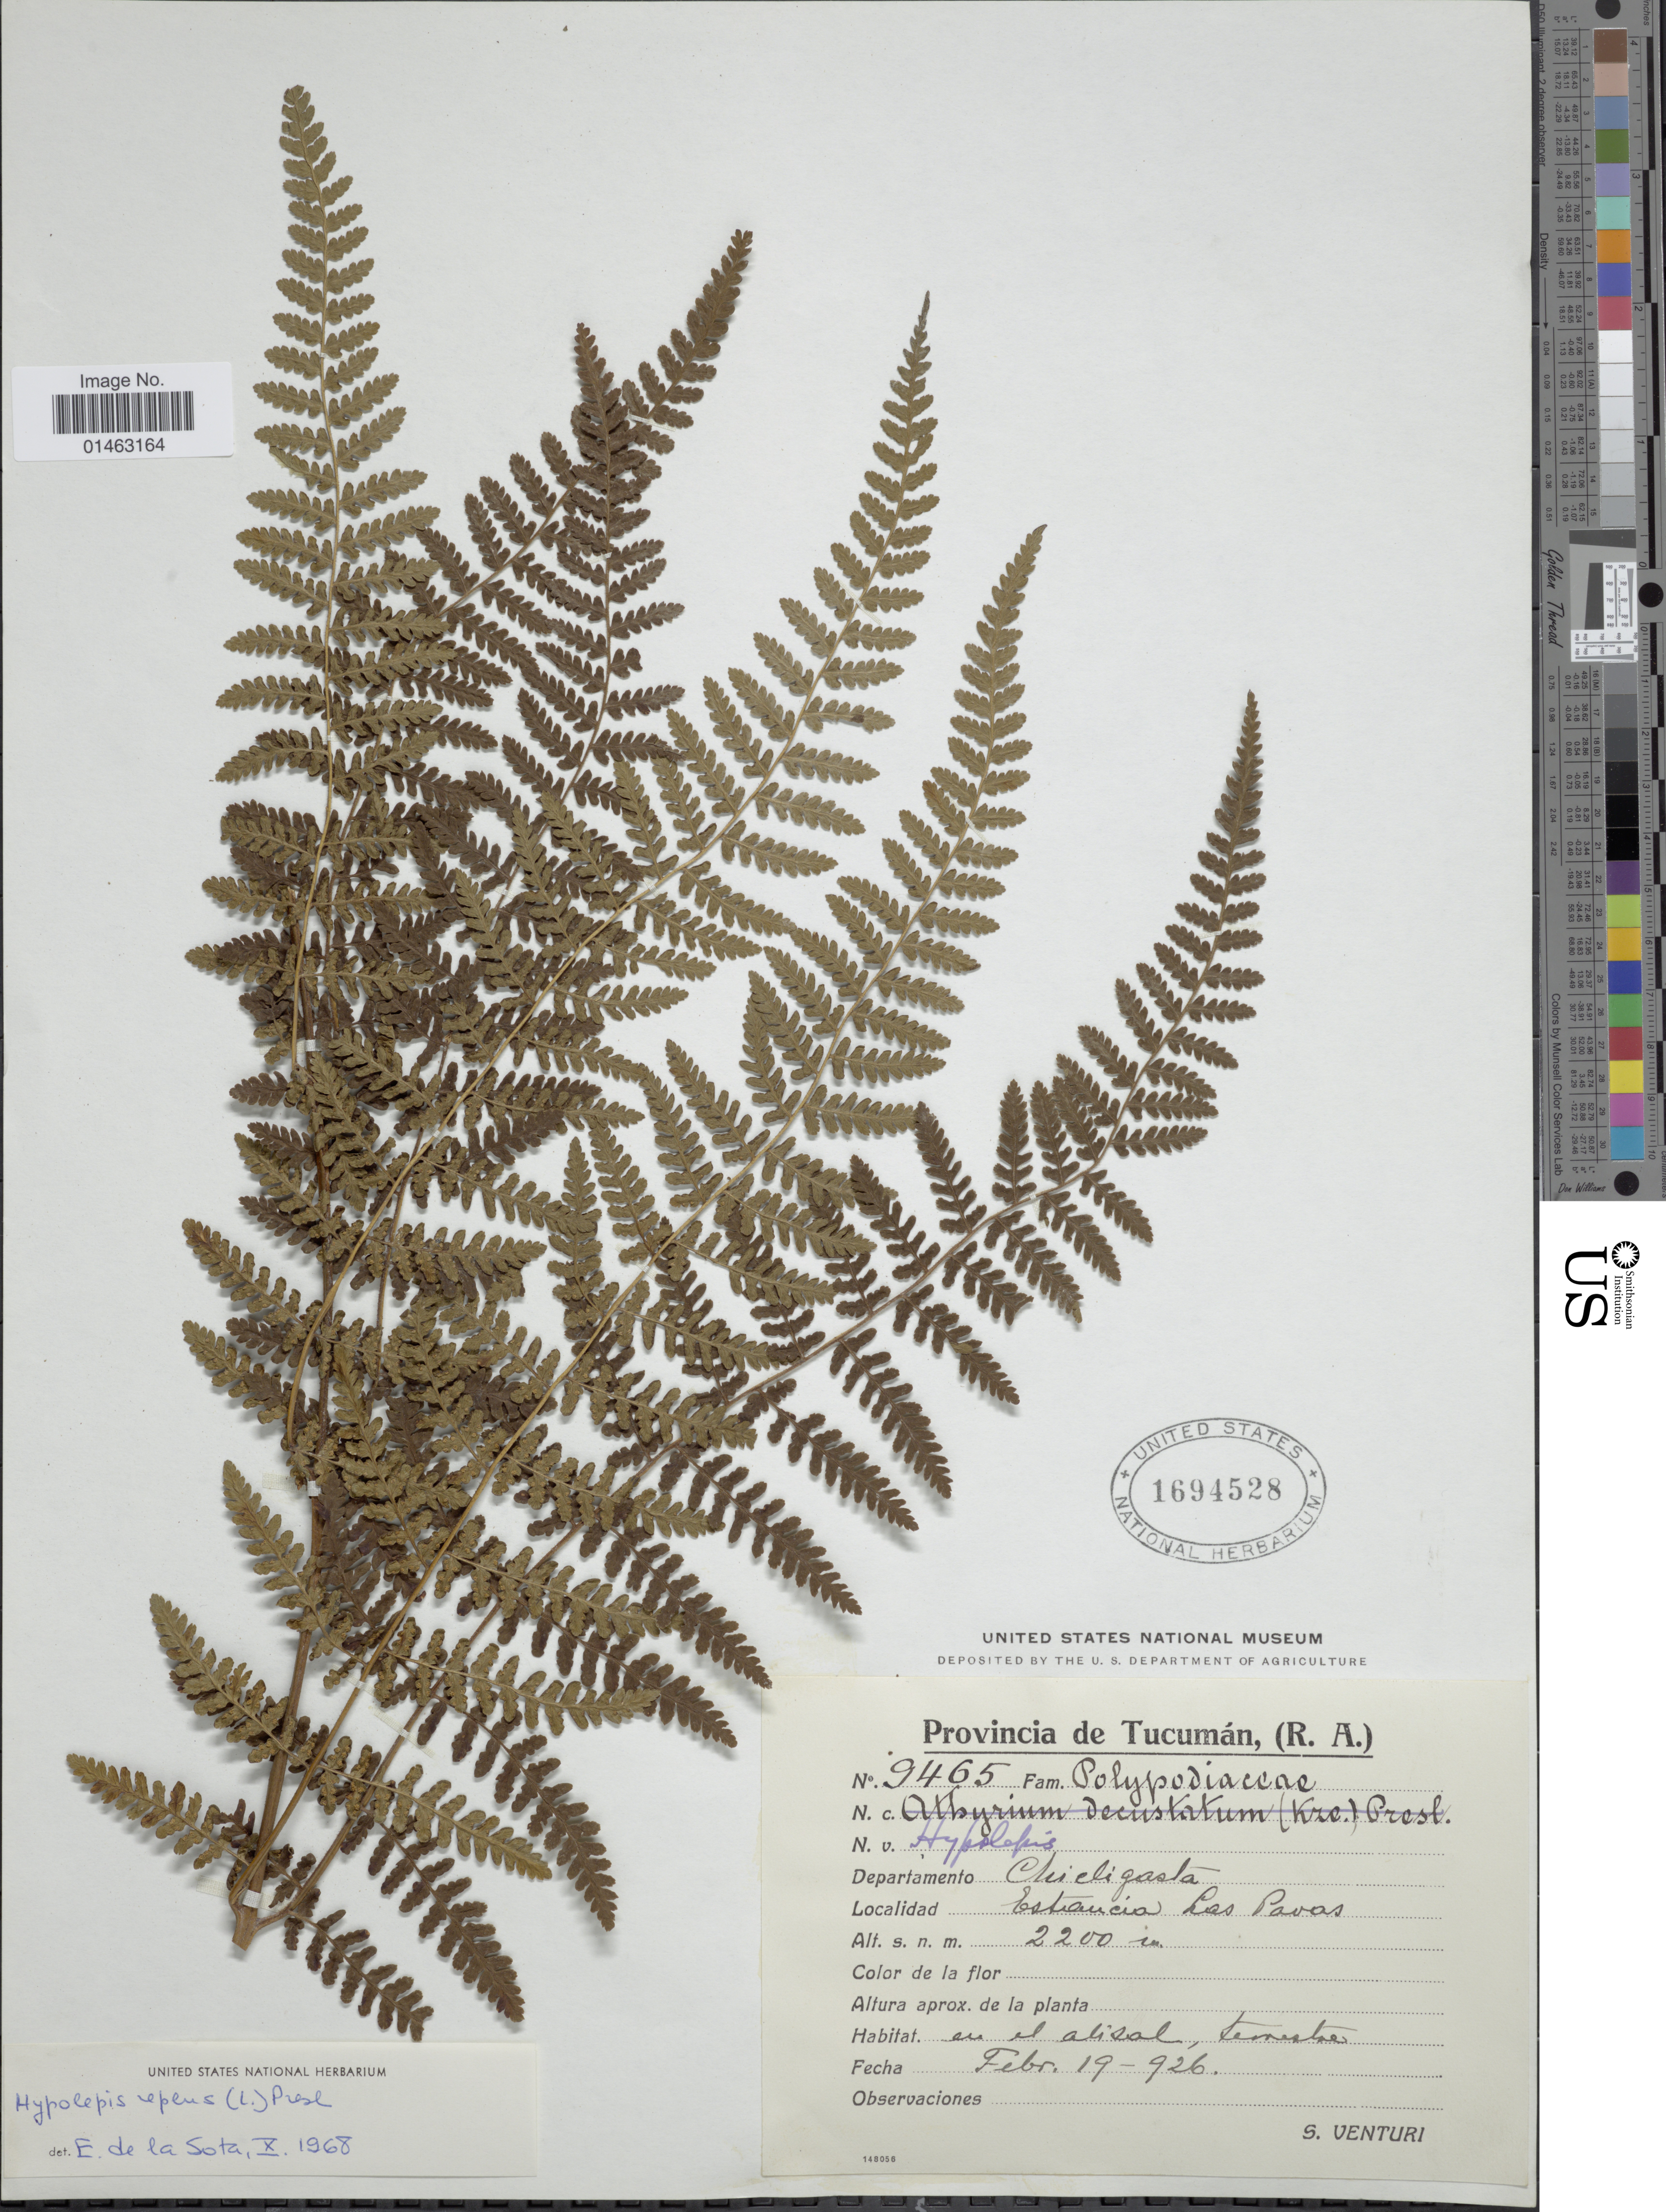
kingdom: Plantae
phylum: Tracheophyta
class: Polypodiopsida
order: Polypodiales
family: Dennstaedtiaceae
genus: Hypolepis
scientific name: Hypolepis repens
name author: (L.) C. Presl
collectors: S. Venturi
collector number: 9465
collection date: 1926-02-19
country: Argentina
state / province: Tucuman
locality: Departamento Chicligasta. Estancia Las Pavas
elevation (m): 2200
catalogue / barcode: US 1694528